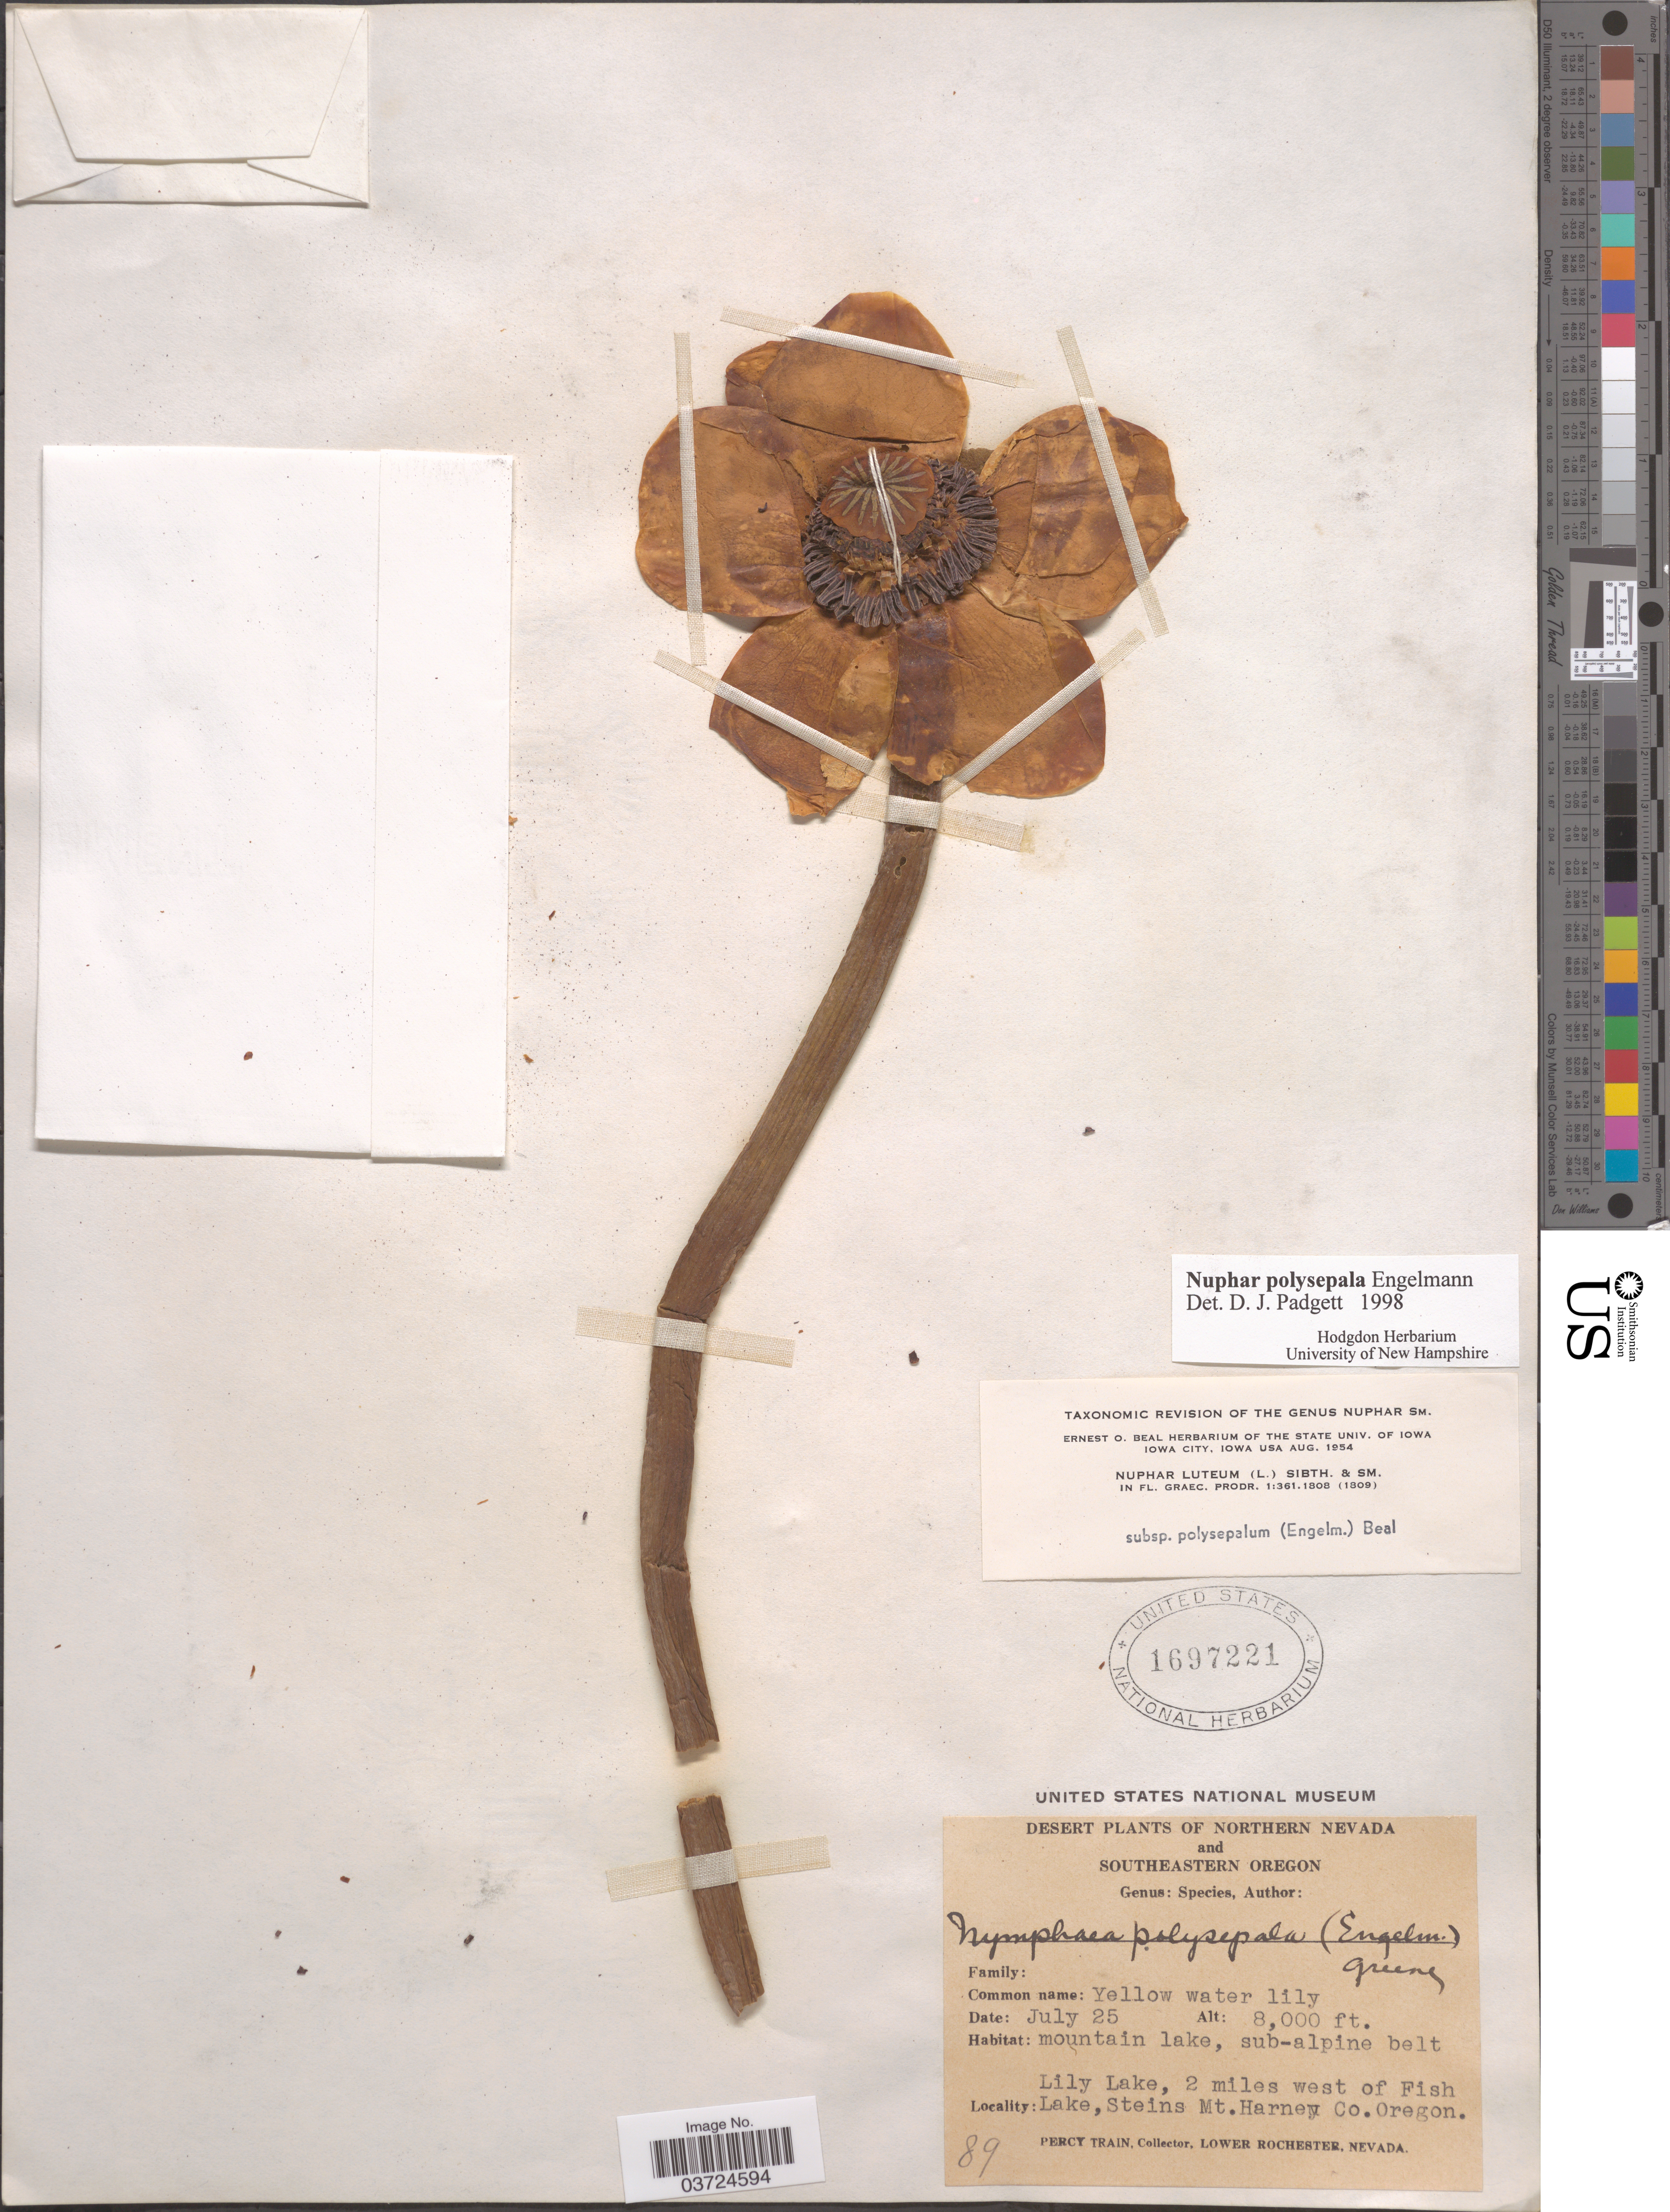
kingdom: Plantae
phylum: Tracheophyta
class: Magnoliopsida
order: Nymphaeales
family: Nymphaeaceae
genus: Nuphar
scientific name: Nuphar polysepala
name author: Englem.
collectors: P. Train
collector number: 89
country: United States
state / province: Oregon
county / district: Harney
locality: Southeastern Oregon. Lily Lake, 2 miles west of Fish Lake, Steins Mt.Harney Co.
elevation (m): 2438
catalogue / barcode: US 1697221